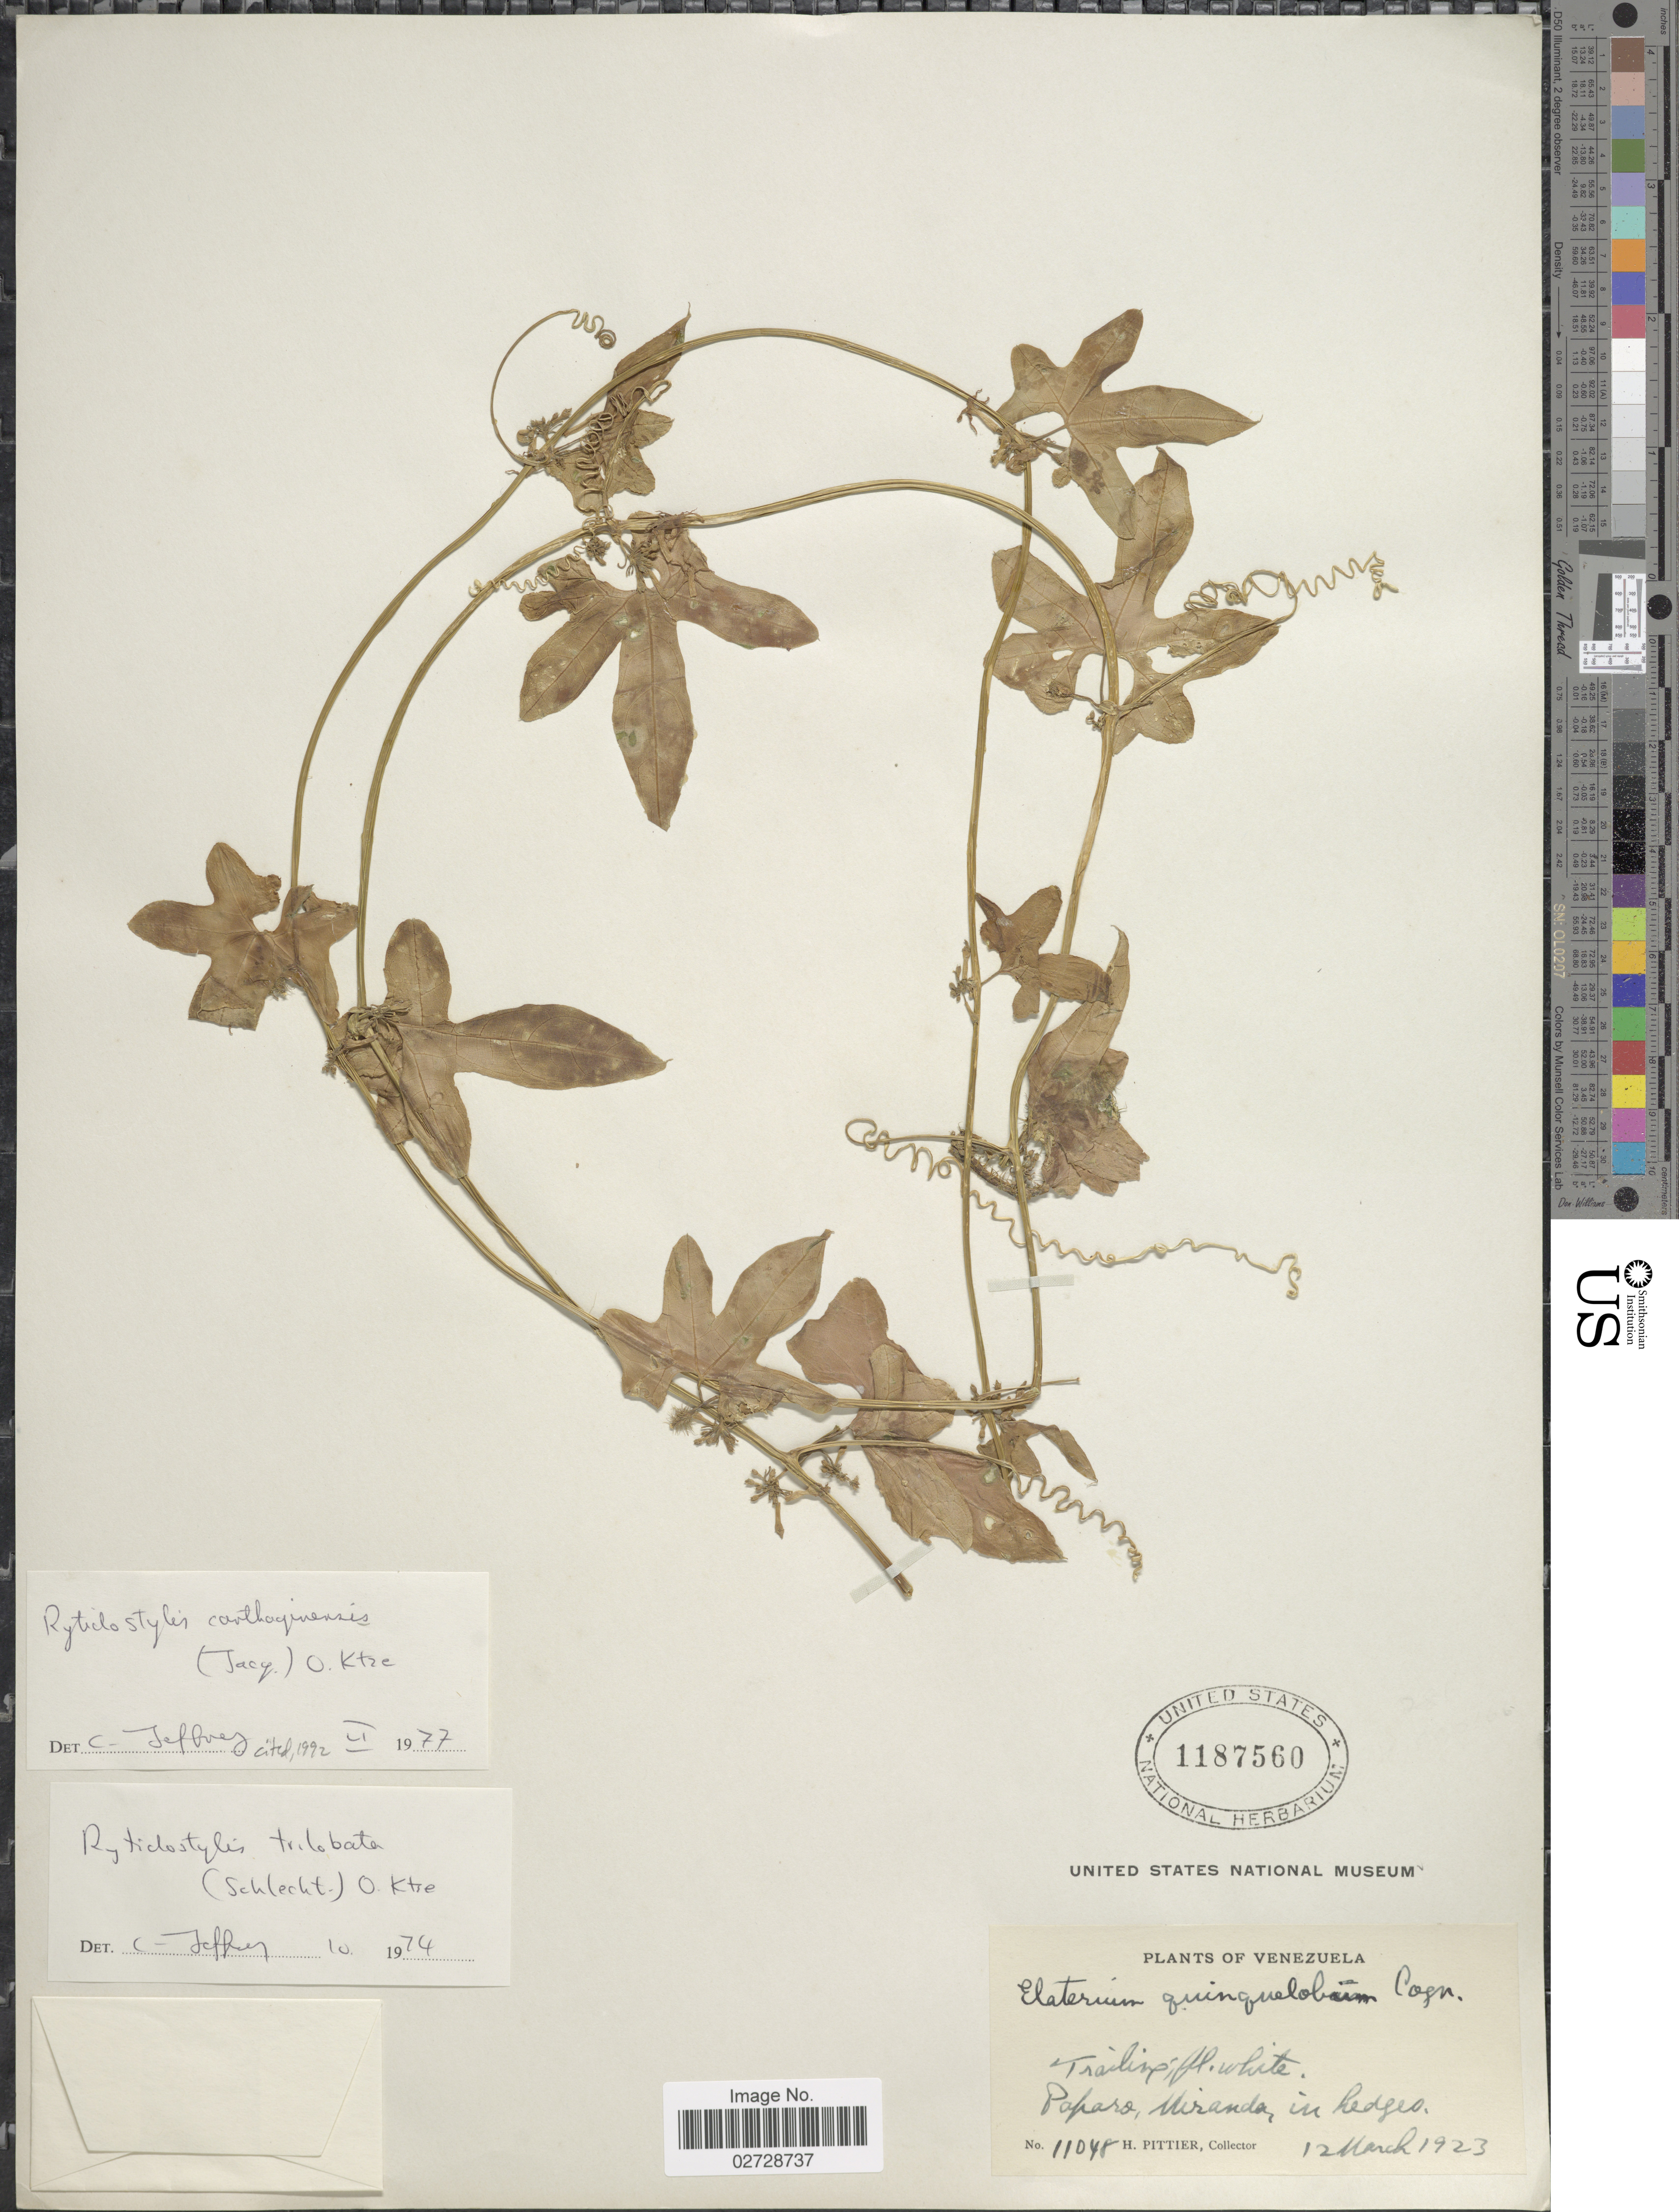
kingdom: Plantae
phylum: Tracheophyta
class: Magnoliopsida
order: Cucurbitales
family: Cucurbitaceae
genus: Cyclanthera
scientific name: Cyclanthera carthagenensis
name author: (Jacq.) H. Schaef. & S.S. Renner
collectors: H. F. Pittier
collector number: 11048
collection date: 1923-03-12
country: Venezuela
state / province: Miranda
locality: Paparo, in hedges.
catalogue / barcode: US 1187560